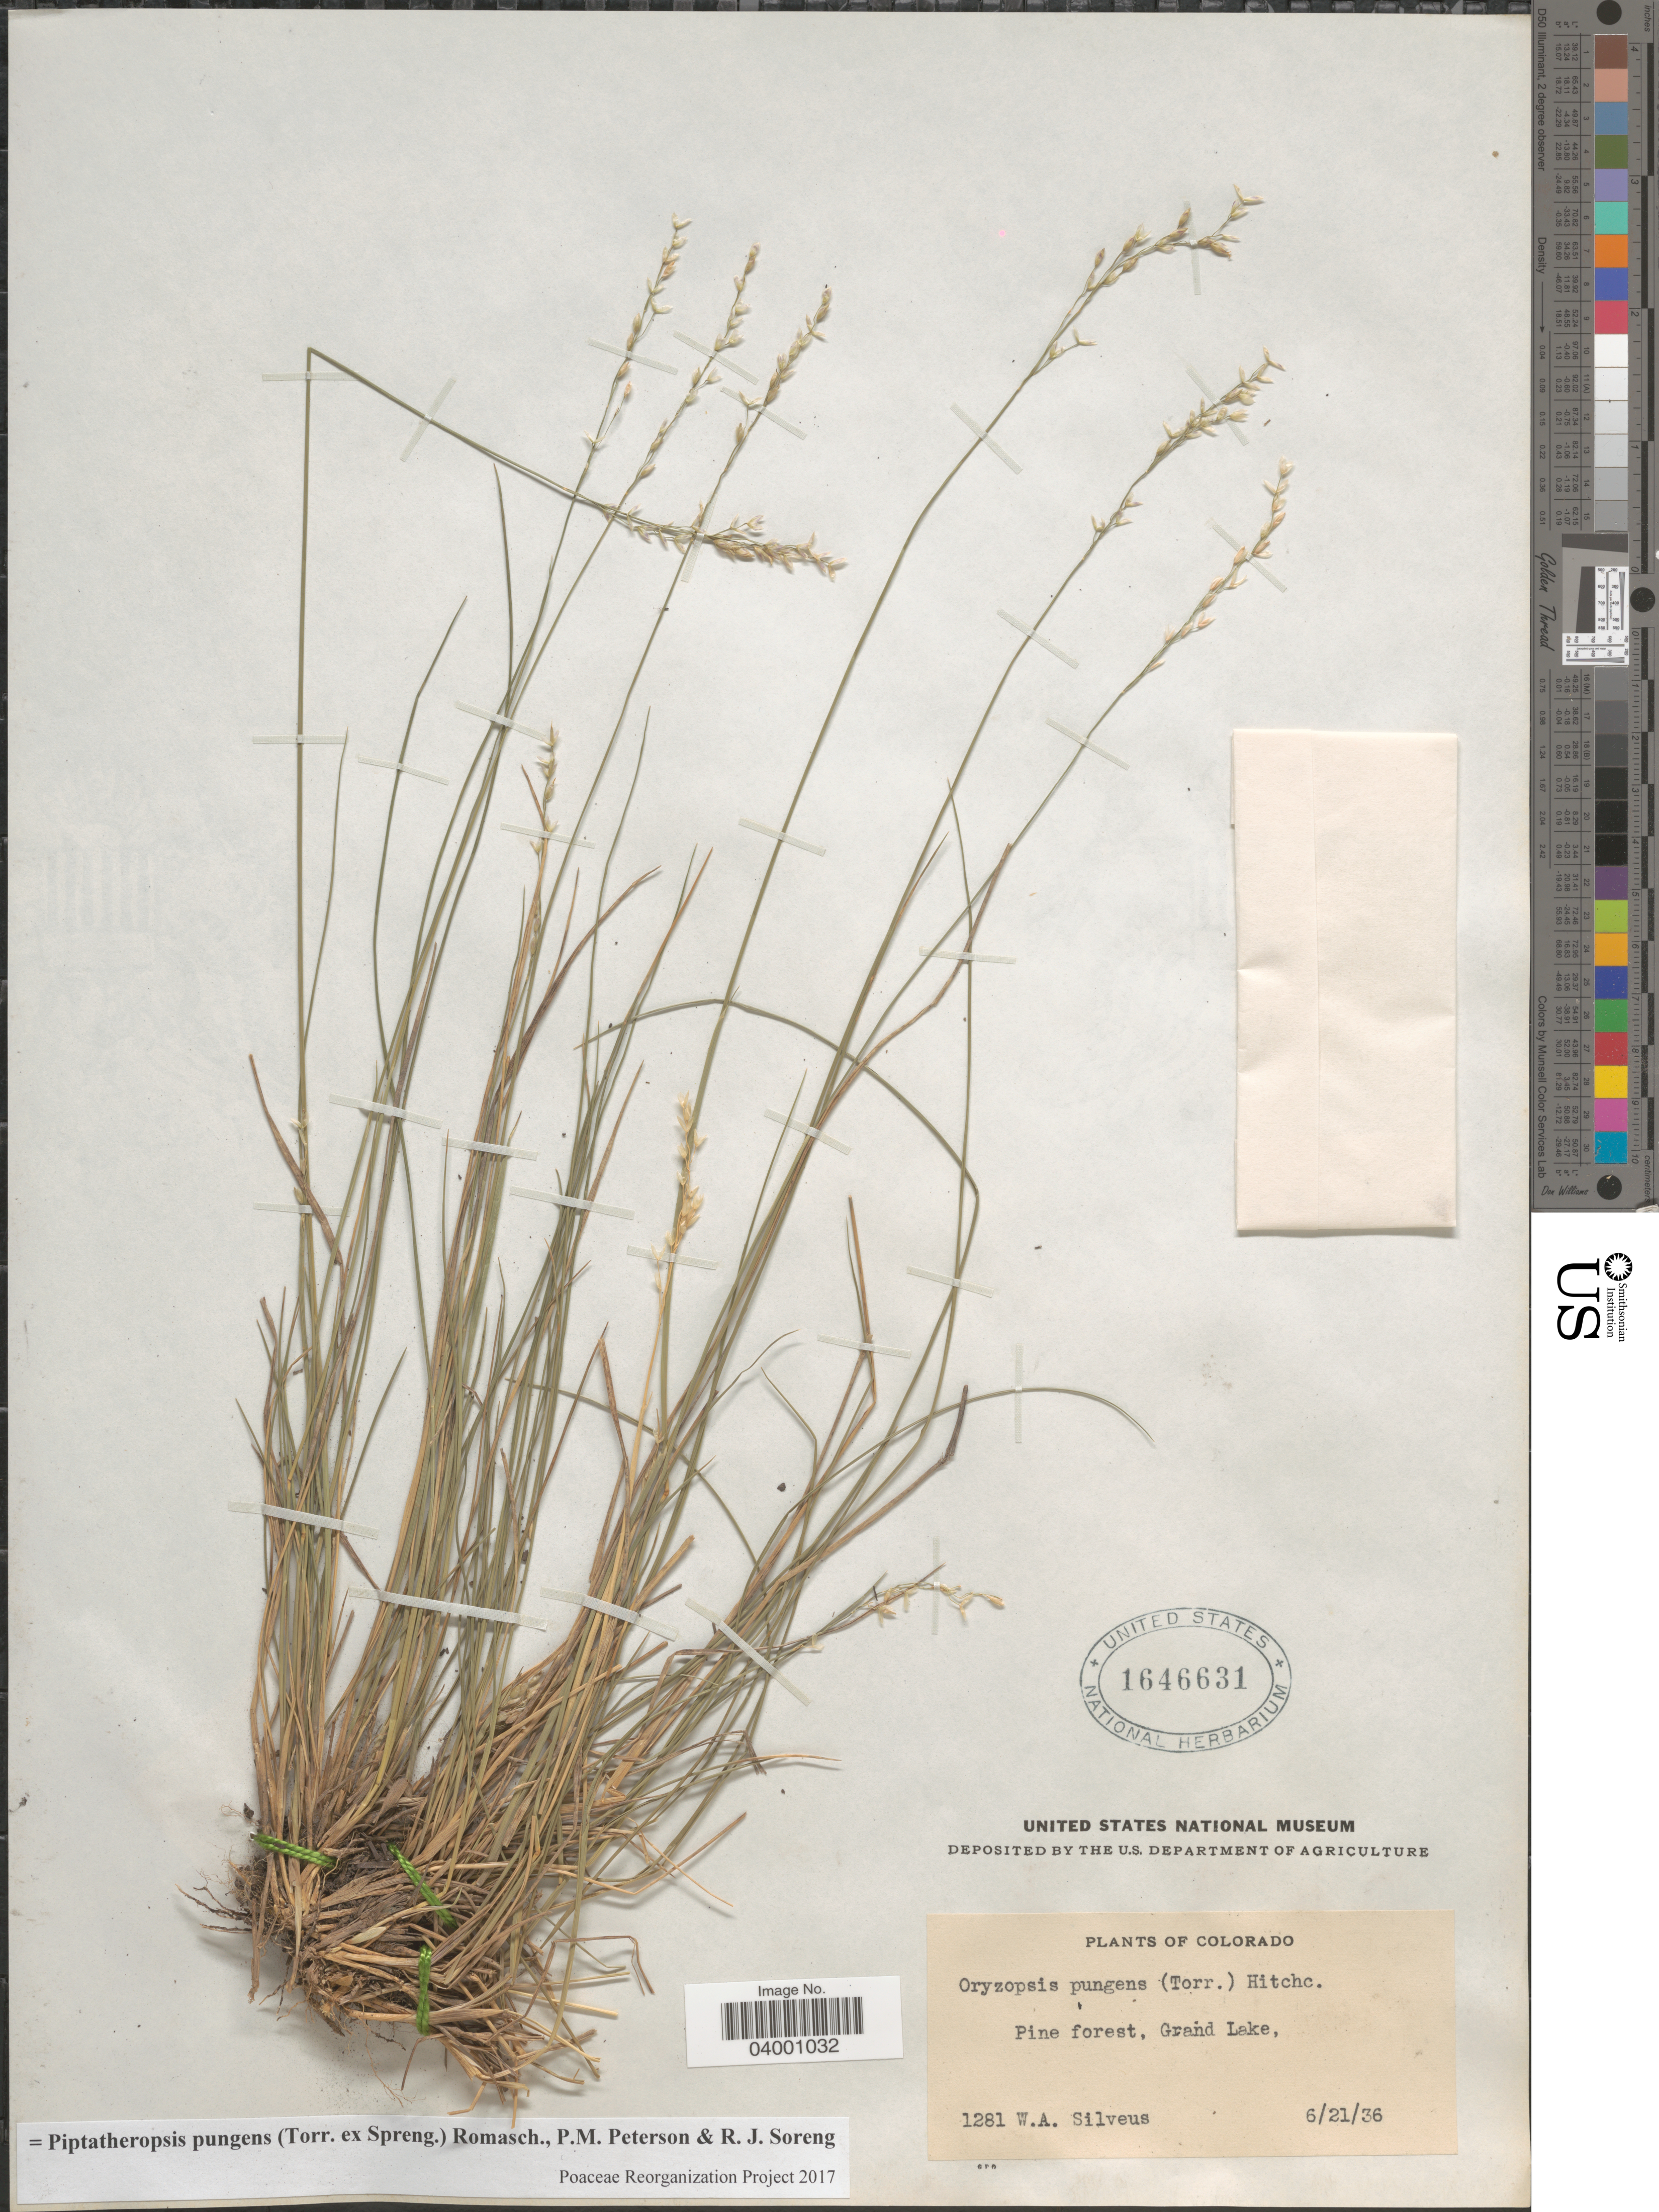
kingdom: Plantae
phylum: Tracheophyta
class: Liliopsida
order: Poales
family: Poaceae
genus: Piptatheropsis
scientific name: Piptatheropsis pungens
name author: (Torr. ex Spreng.) Romasch. et al.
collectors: W. Silveus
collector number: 1281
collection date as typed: Transcribed d/m/y: 21/6/36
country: United States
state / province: Colorado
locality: Pine Forest, Grand Lake.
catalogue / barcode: US 1646631